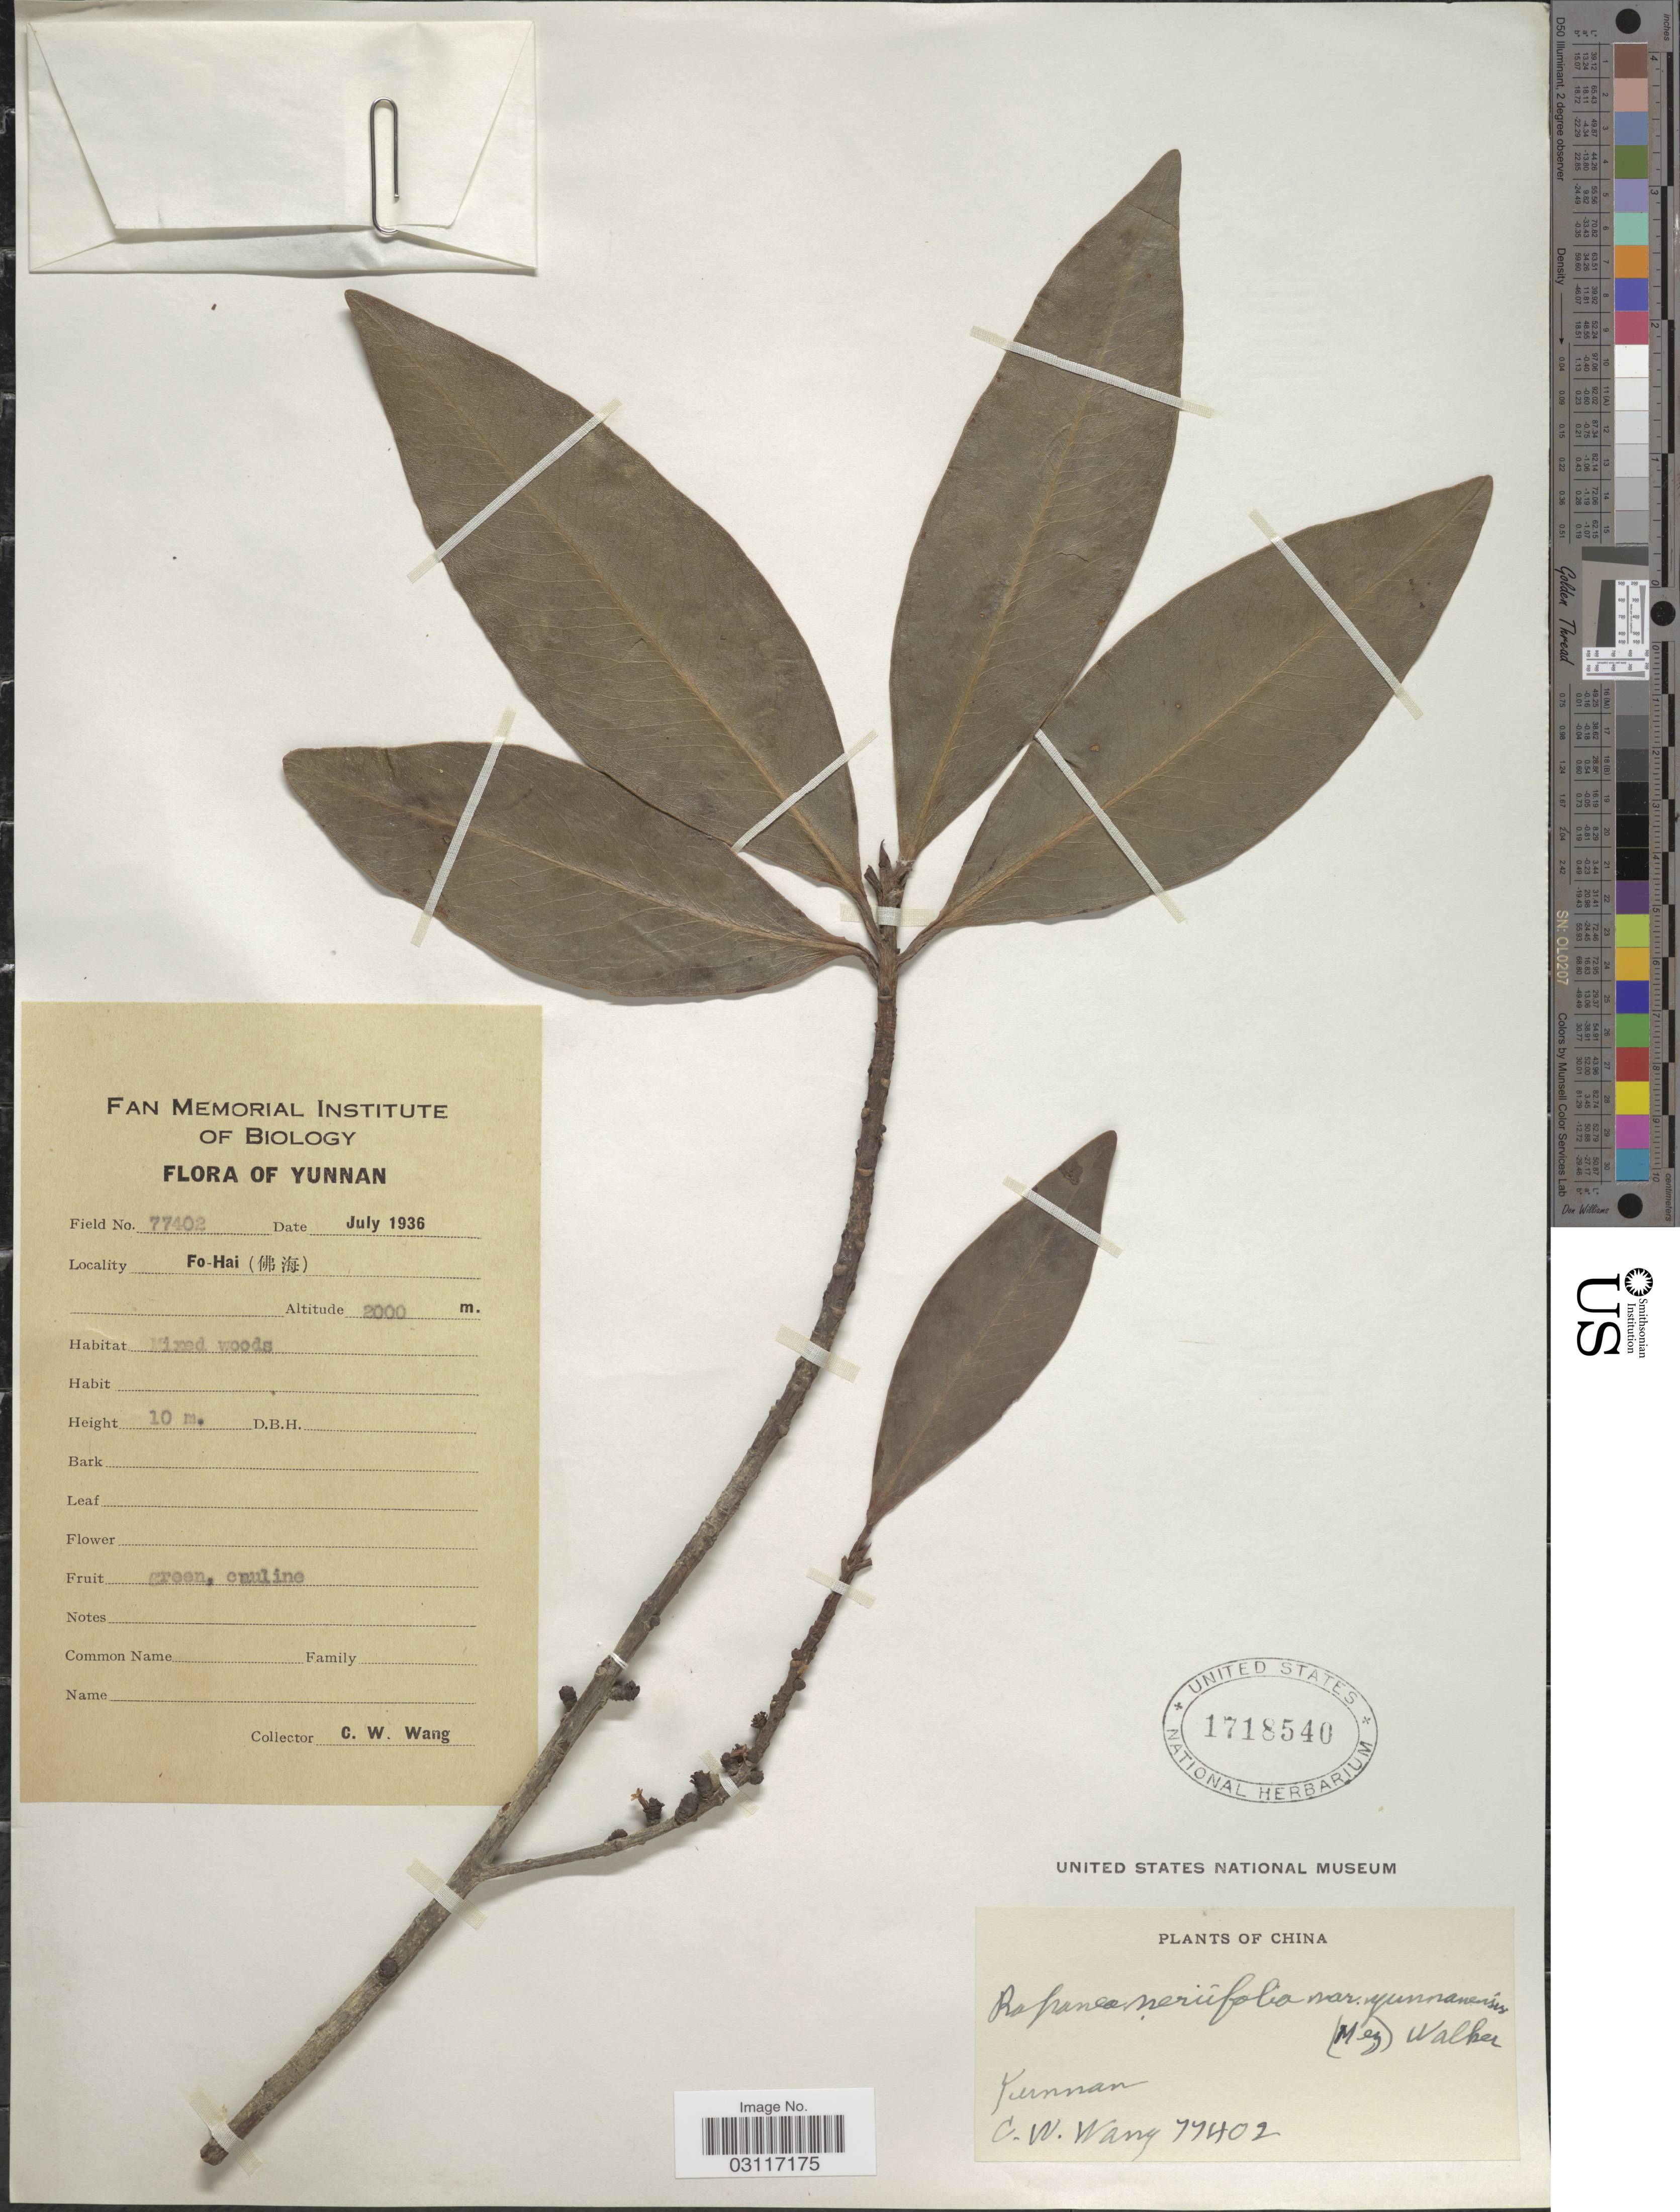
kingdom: Plantae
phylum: Tracheophyta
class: Magnoliopsida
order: Ericales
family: Primulaceae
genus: Myrsine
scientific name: Myrsine seguinii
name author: H. Lév.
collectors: C. W. Wang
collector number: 77402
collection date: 1936-07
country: China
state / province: Yunnan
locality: Fo-Hai.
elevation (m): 2000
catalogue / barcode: US 1718540